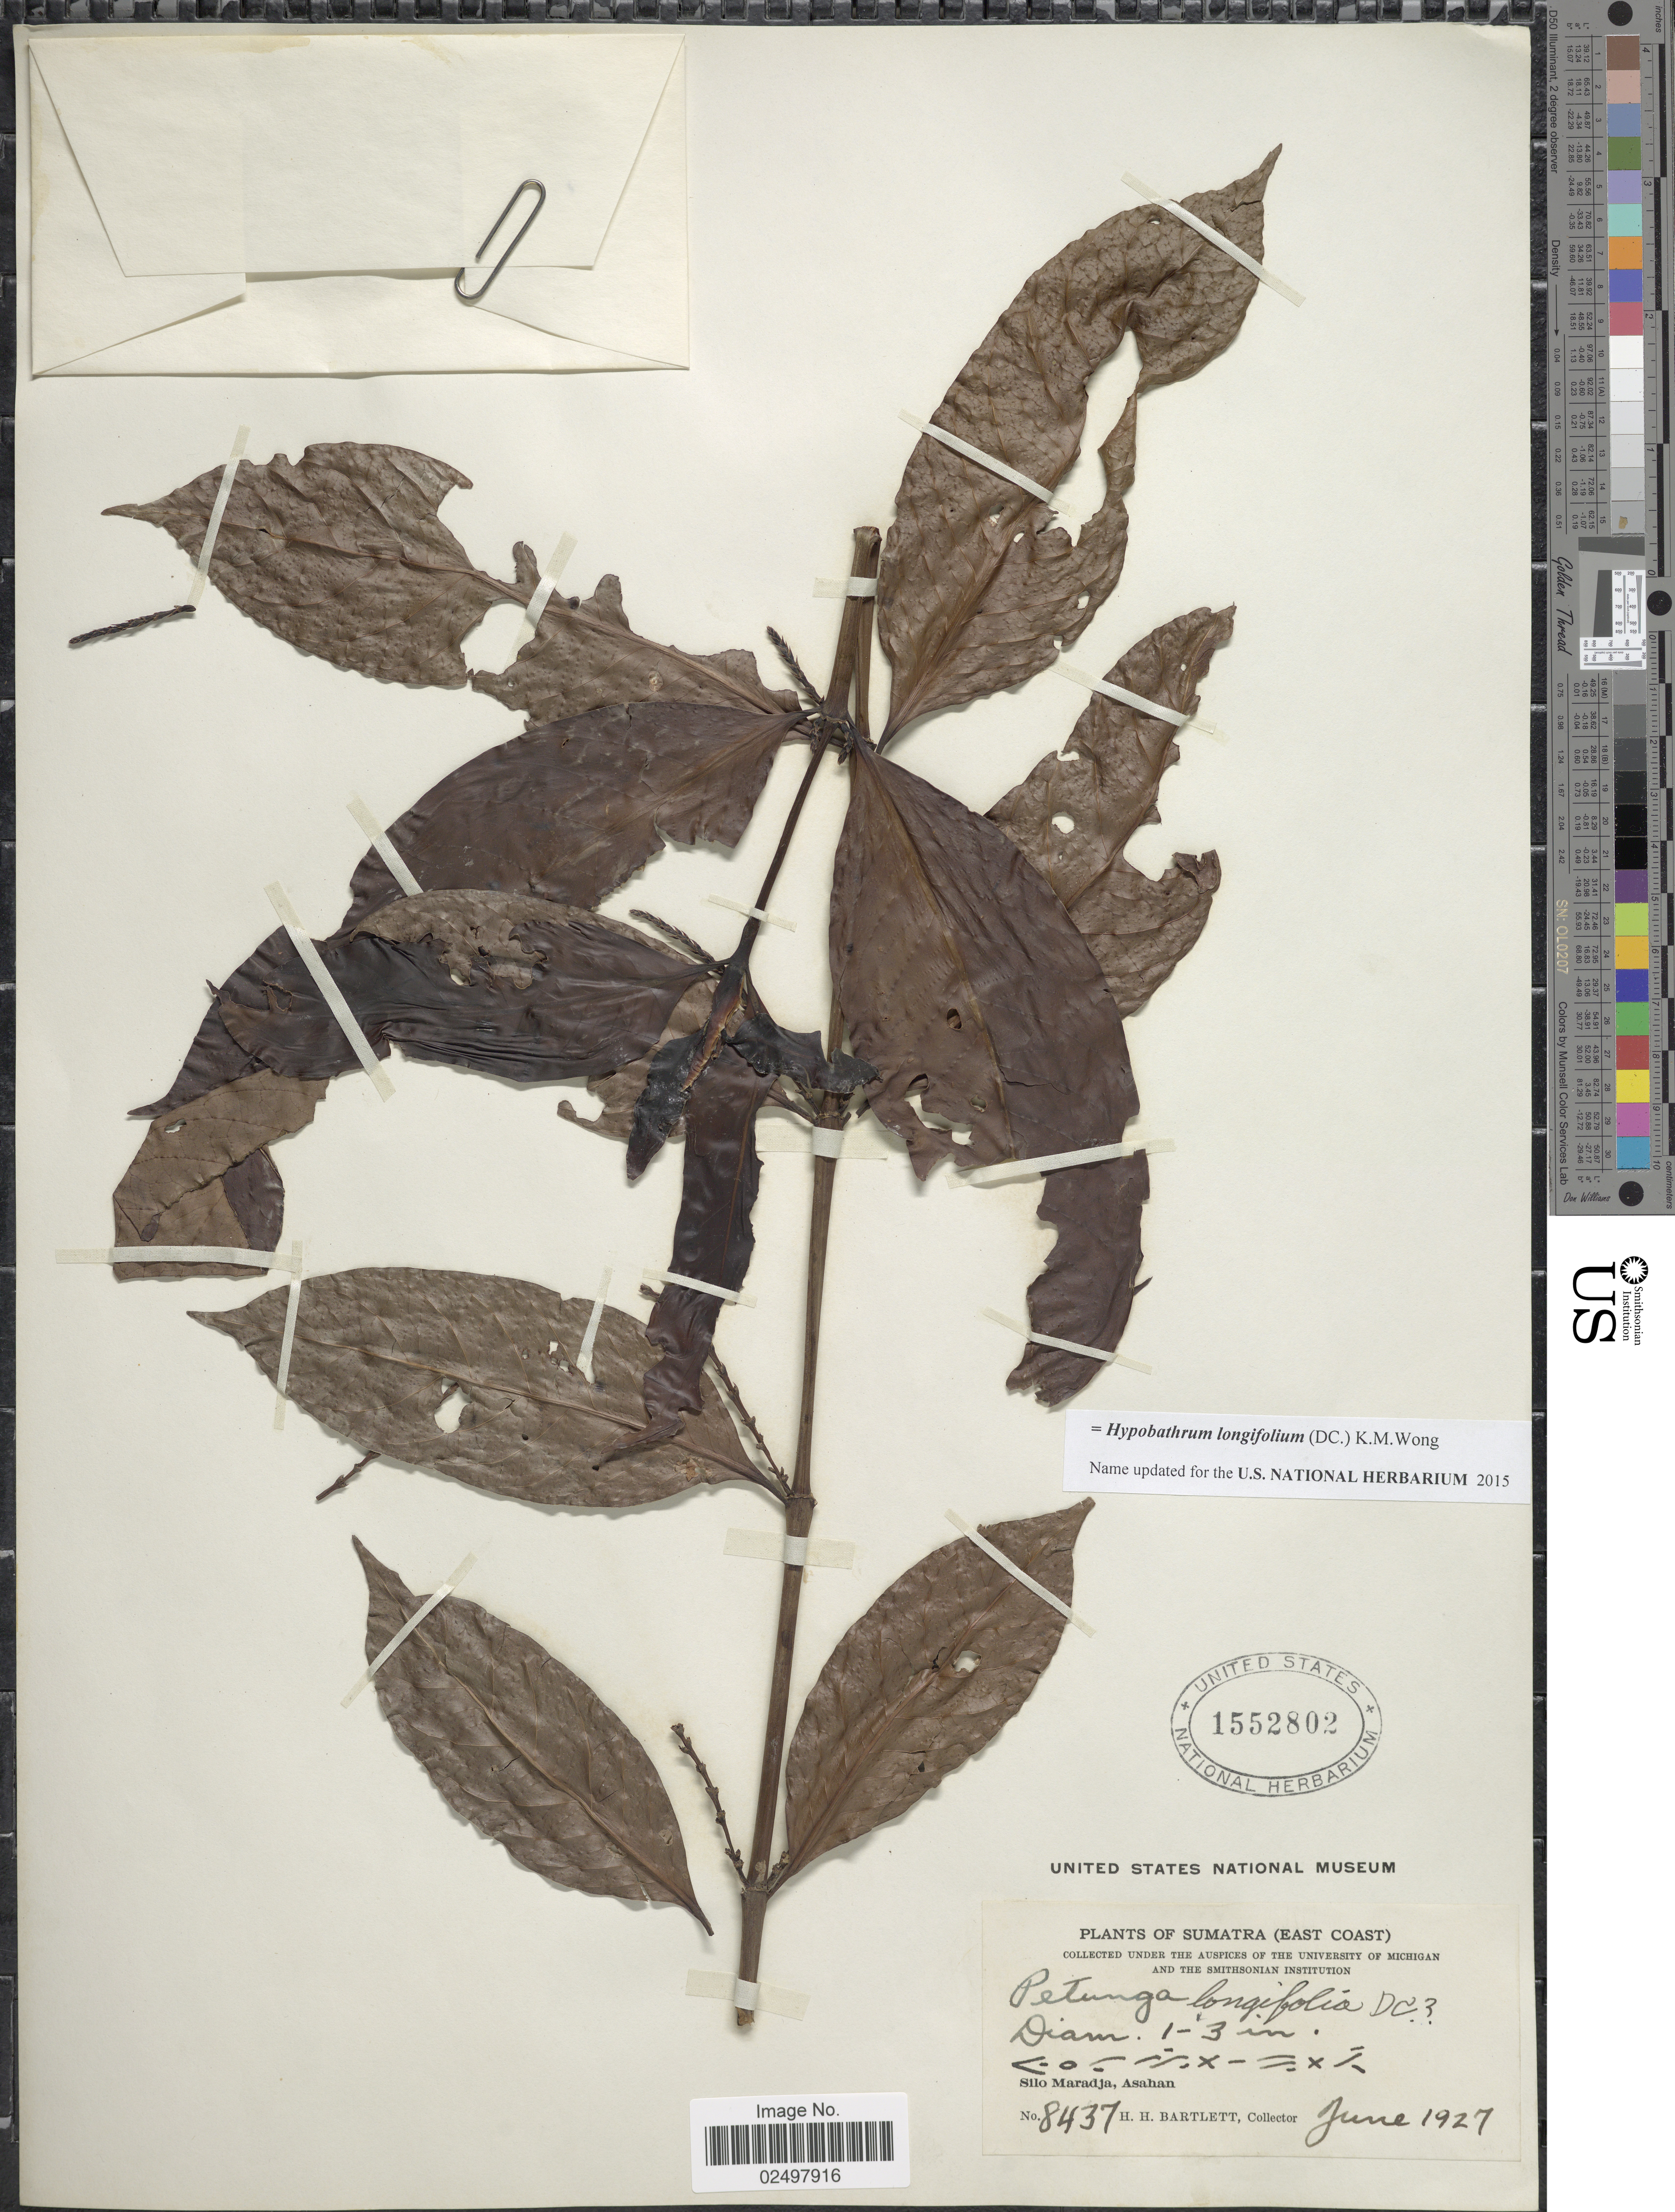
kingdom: Plantae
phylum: Tracheophyta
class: Magnoliopsida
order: Gentianales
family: Rubiaceae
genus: Hypobathrum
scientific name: Hypobathrum longifolium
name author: (DC.) K.M. Wong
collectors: H. H. Bartlett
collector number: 8437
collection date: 1927-06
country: Indonesia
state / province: Sumatra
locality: (East Coast), Silo Maradja, Asahan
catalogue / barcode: US 1552802